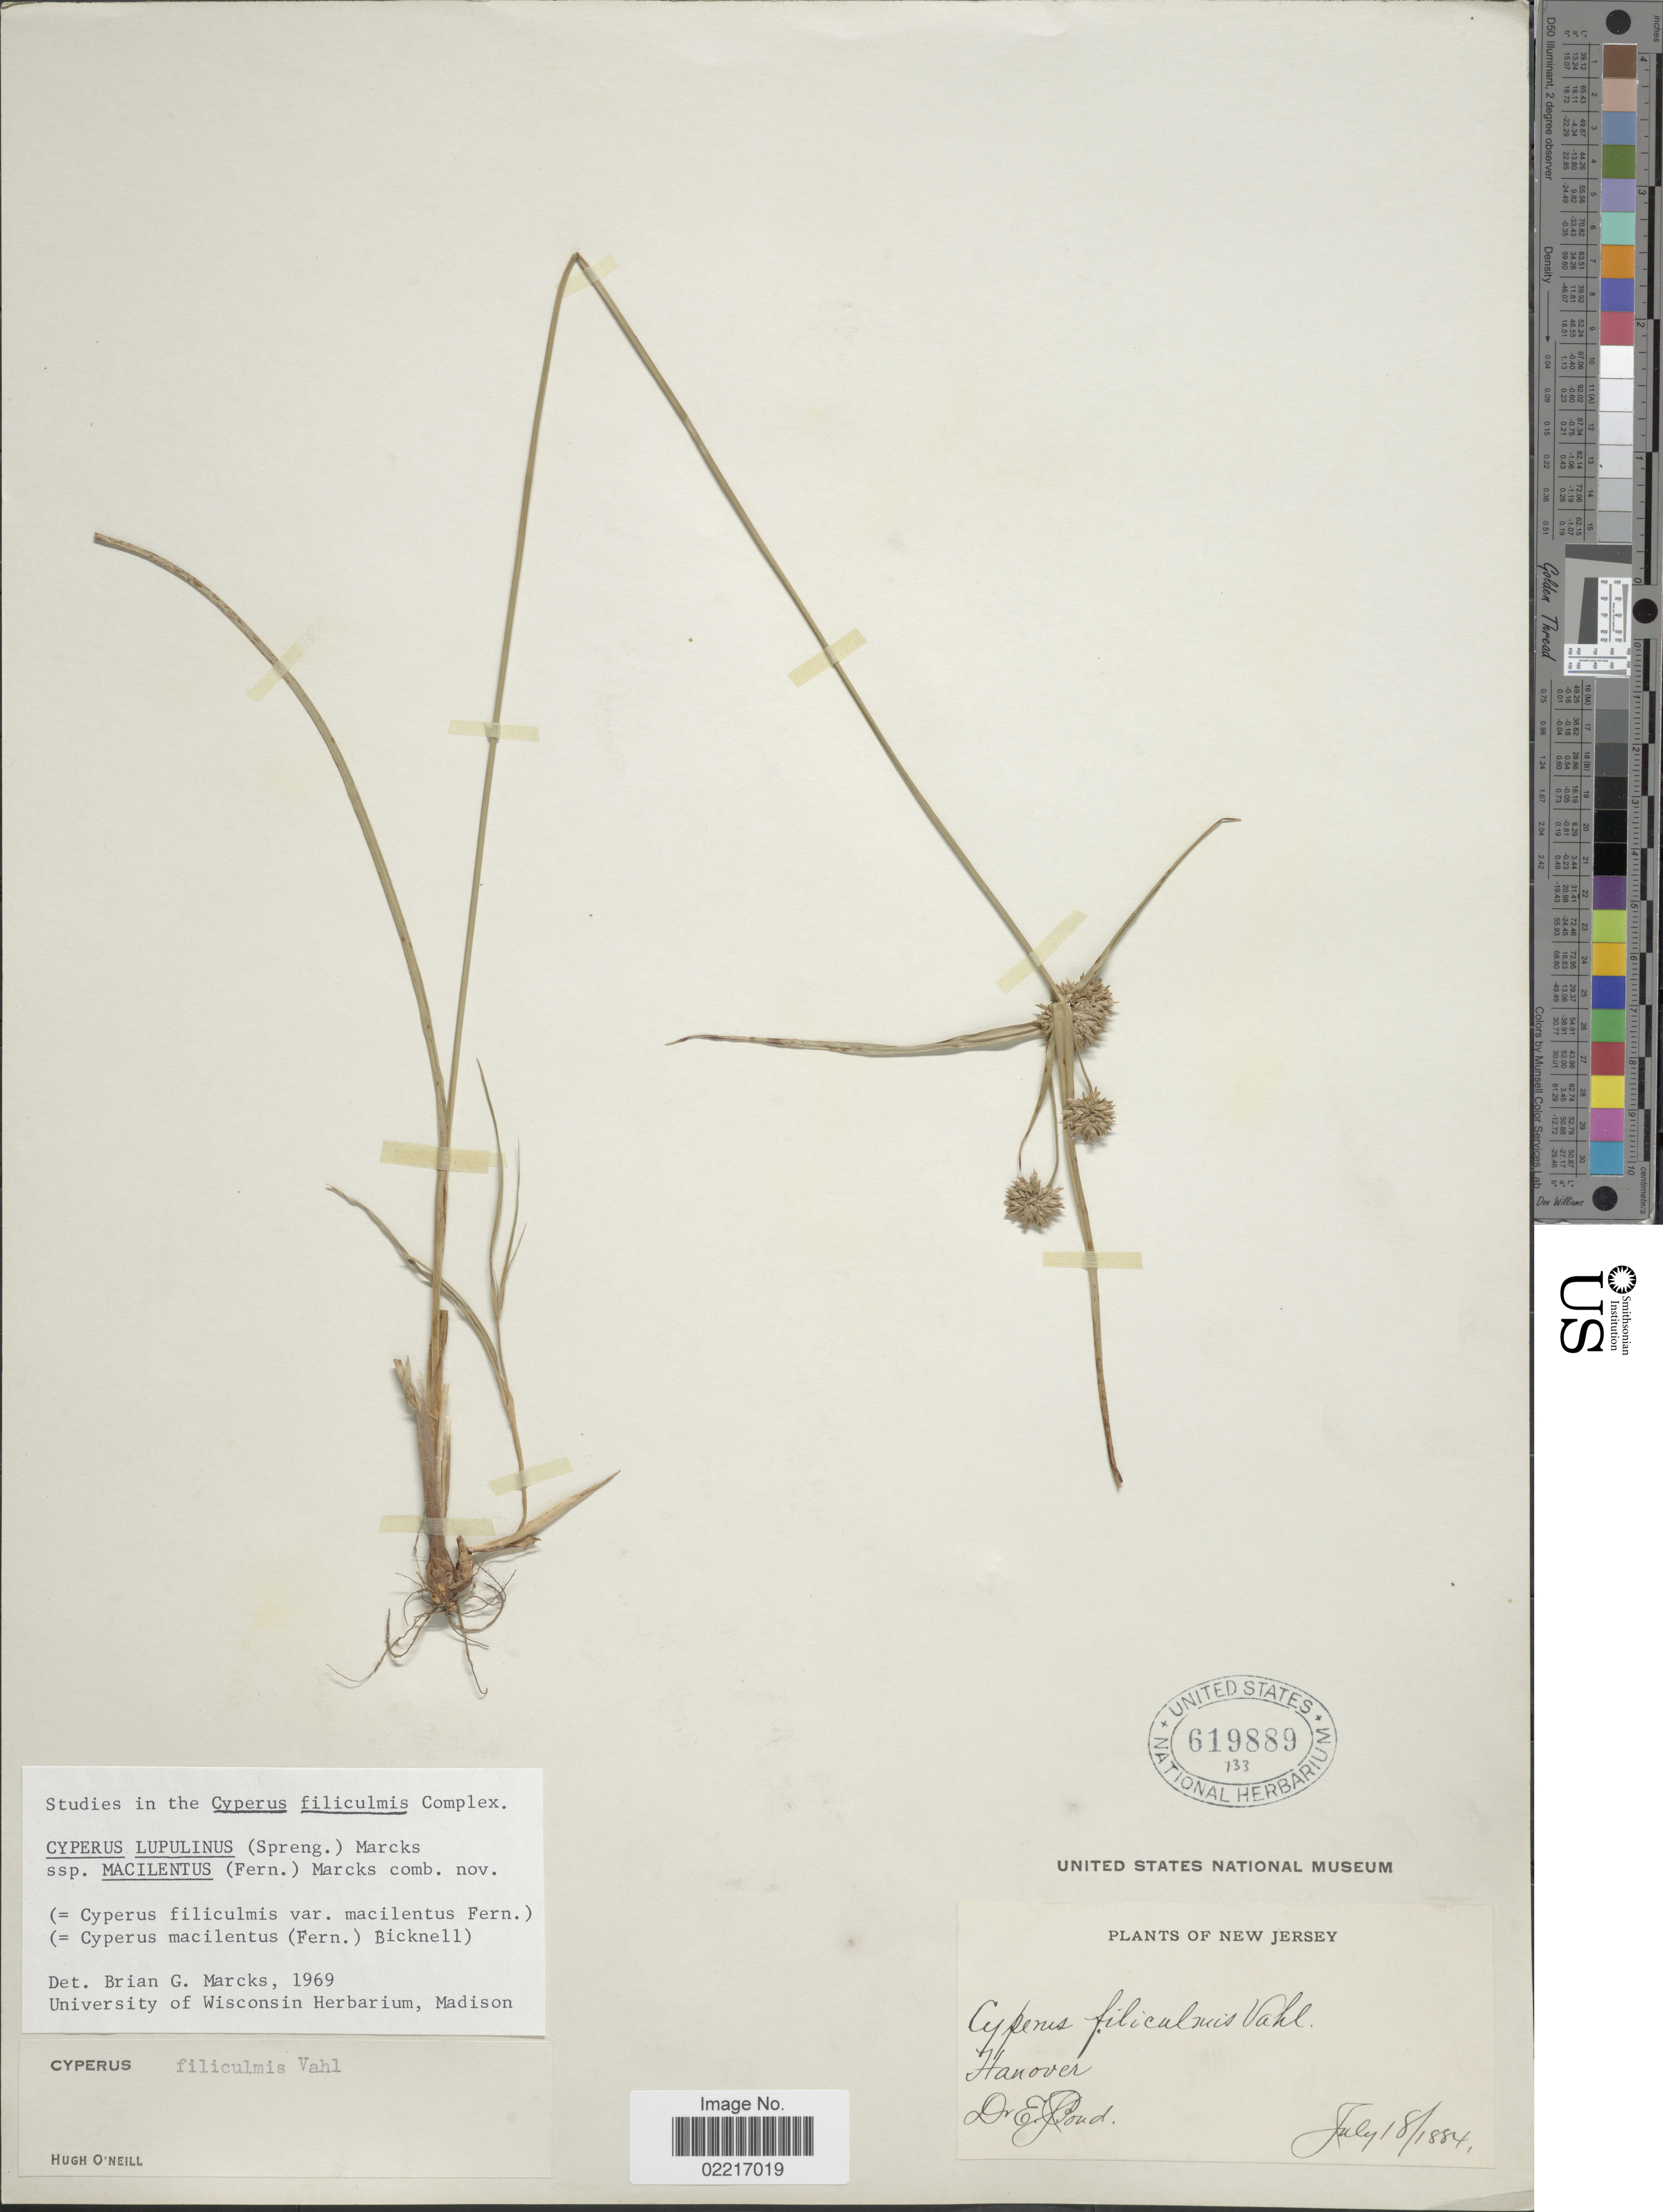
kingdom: Plantae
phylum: Tracheophyta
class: Liliopsida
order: Poales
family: Cyperaceae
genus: Cyperus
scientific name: Cyperus lupulinus subsp. macilentus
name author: (Fernald) Marcks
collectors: E. Pond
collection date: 1884-07-18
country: United States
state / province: New Jersey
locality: Hanover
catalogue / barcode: US 619889